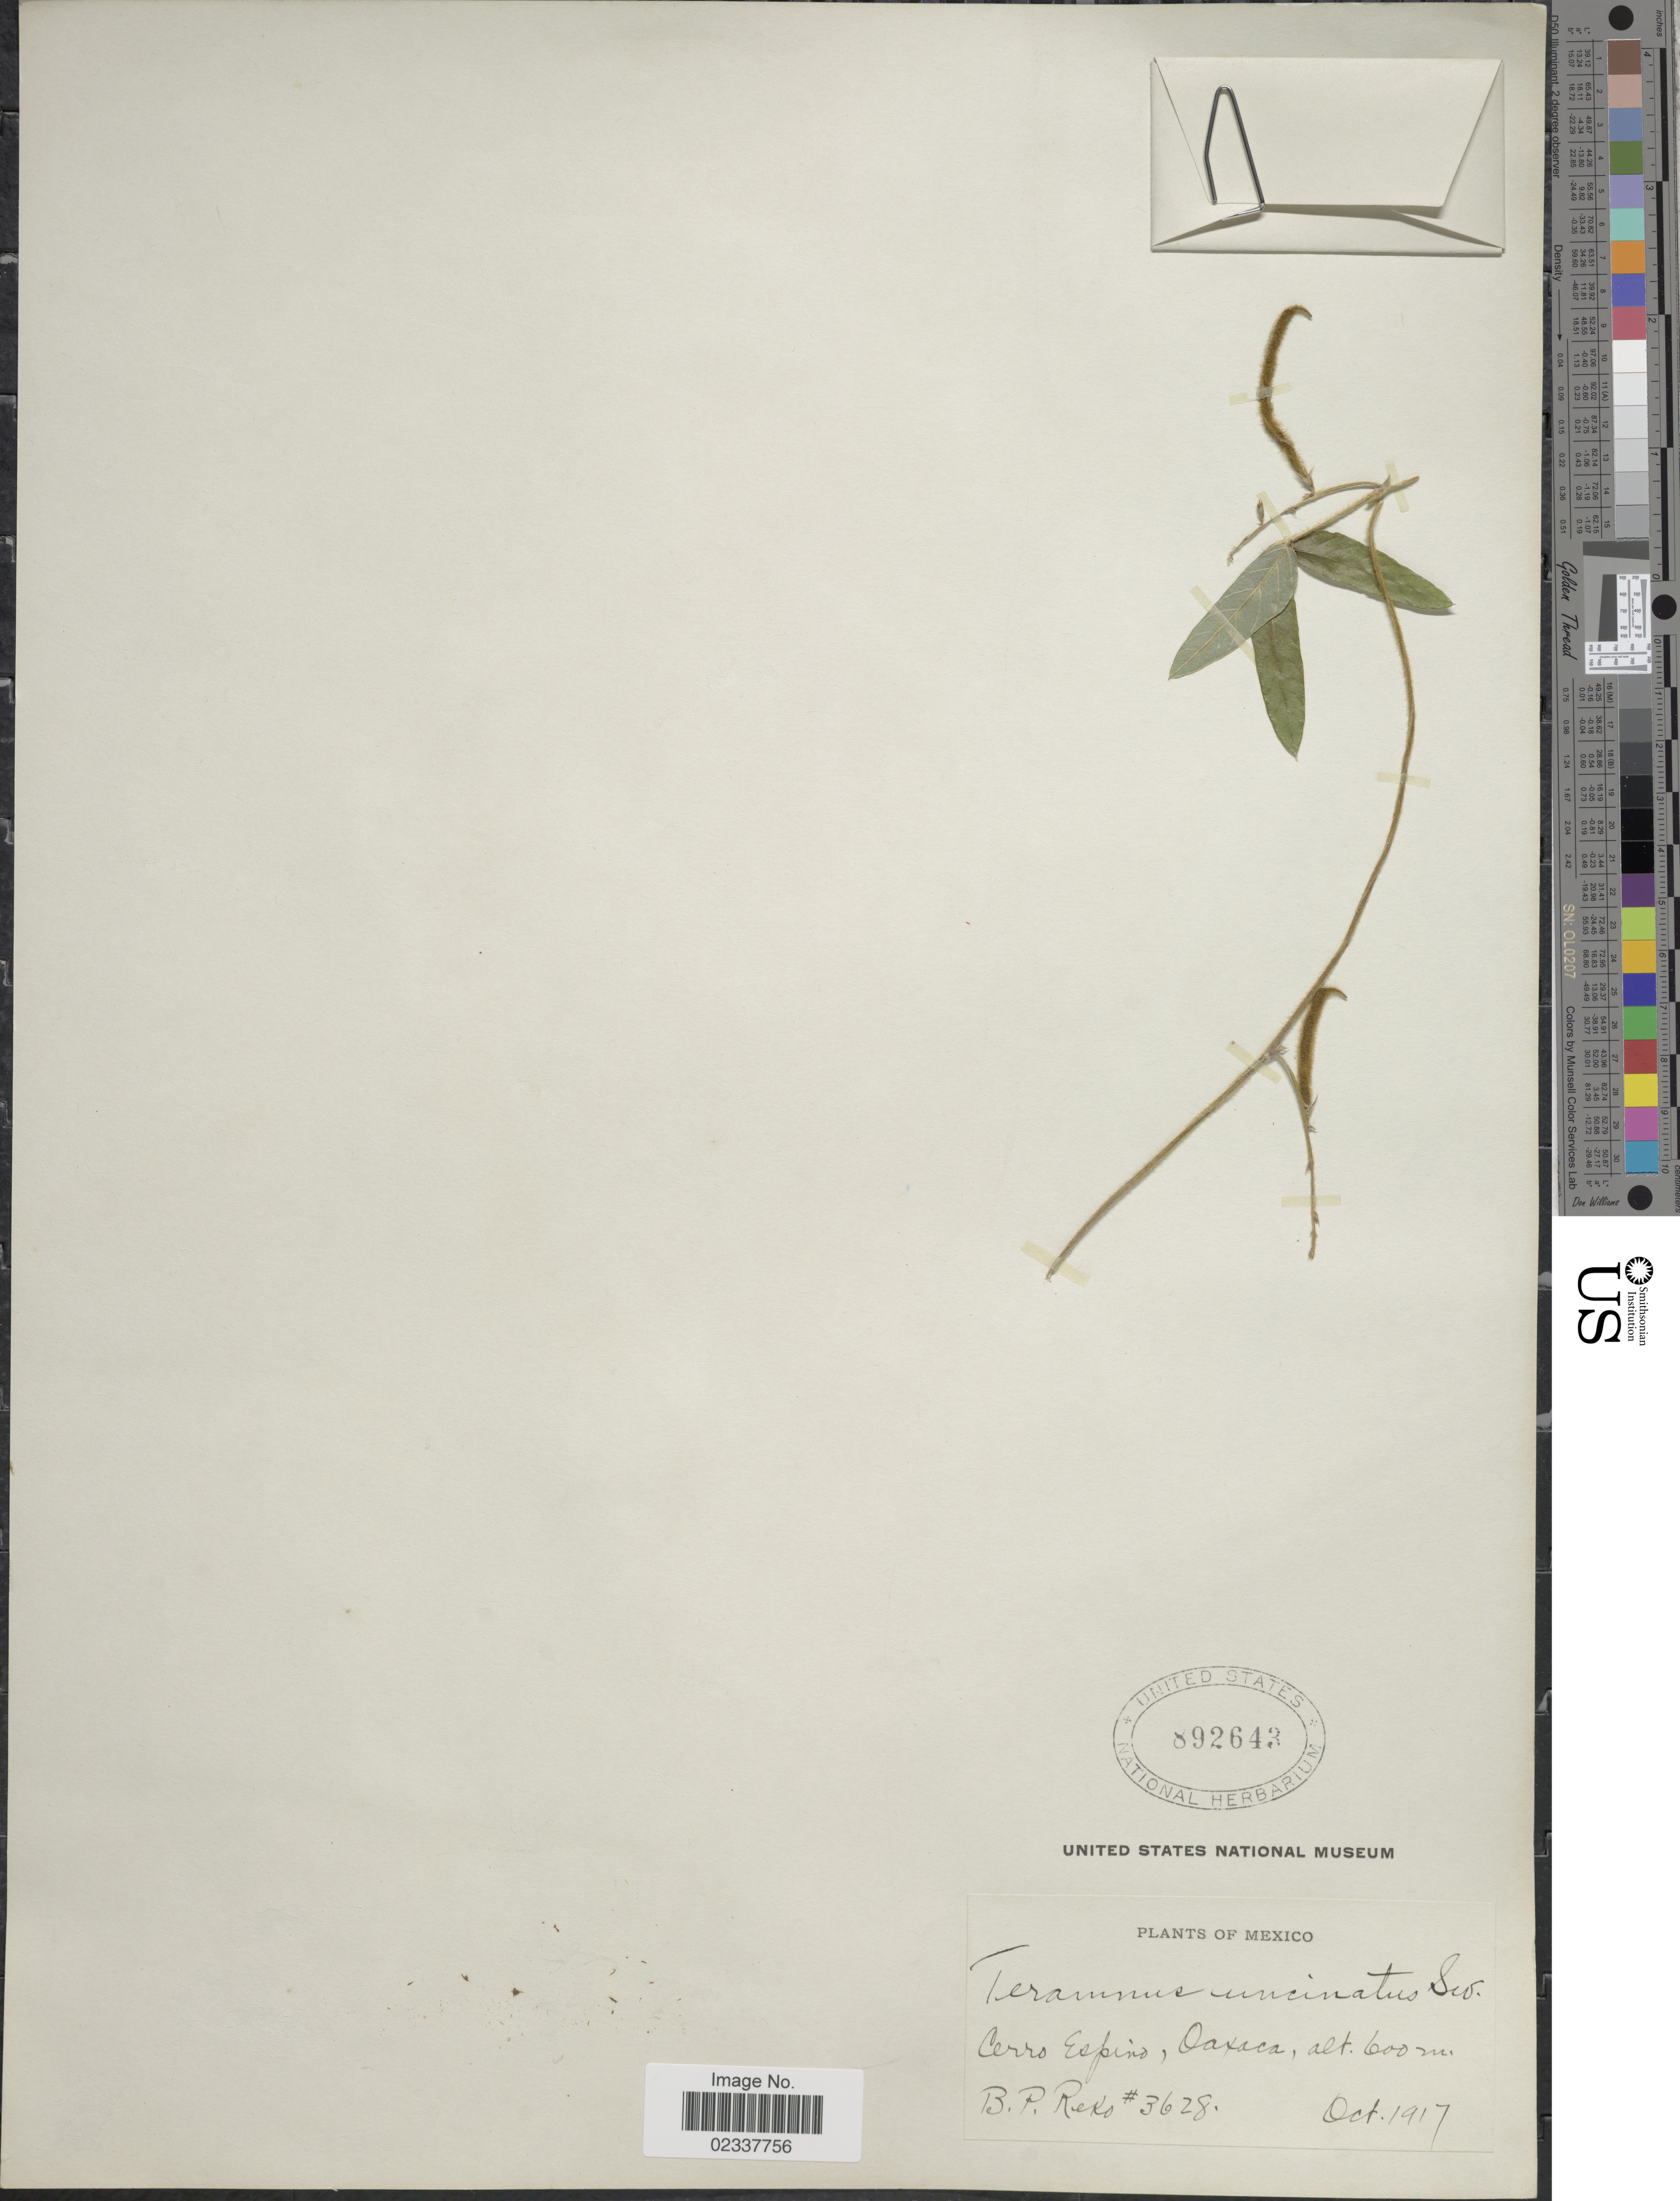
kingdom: Plantae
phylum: Tracheophyta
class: Magnoliopsida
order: Fabales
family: Fabaceae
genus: Teramnus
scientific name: Teramnus uncinatus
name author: (L.) Sw.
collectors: B. P. Reko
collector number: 3628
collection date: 1917-10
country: Mexico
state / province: Oaxaca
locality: Cerro Espino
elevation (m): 600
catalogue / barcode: US 892643